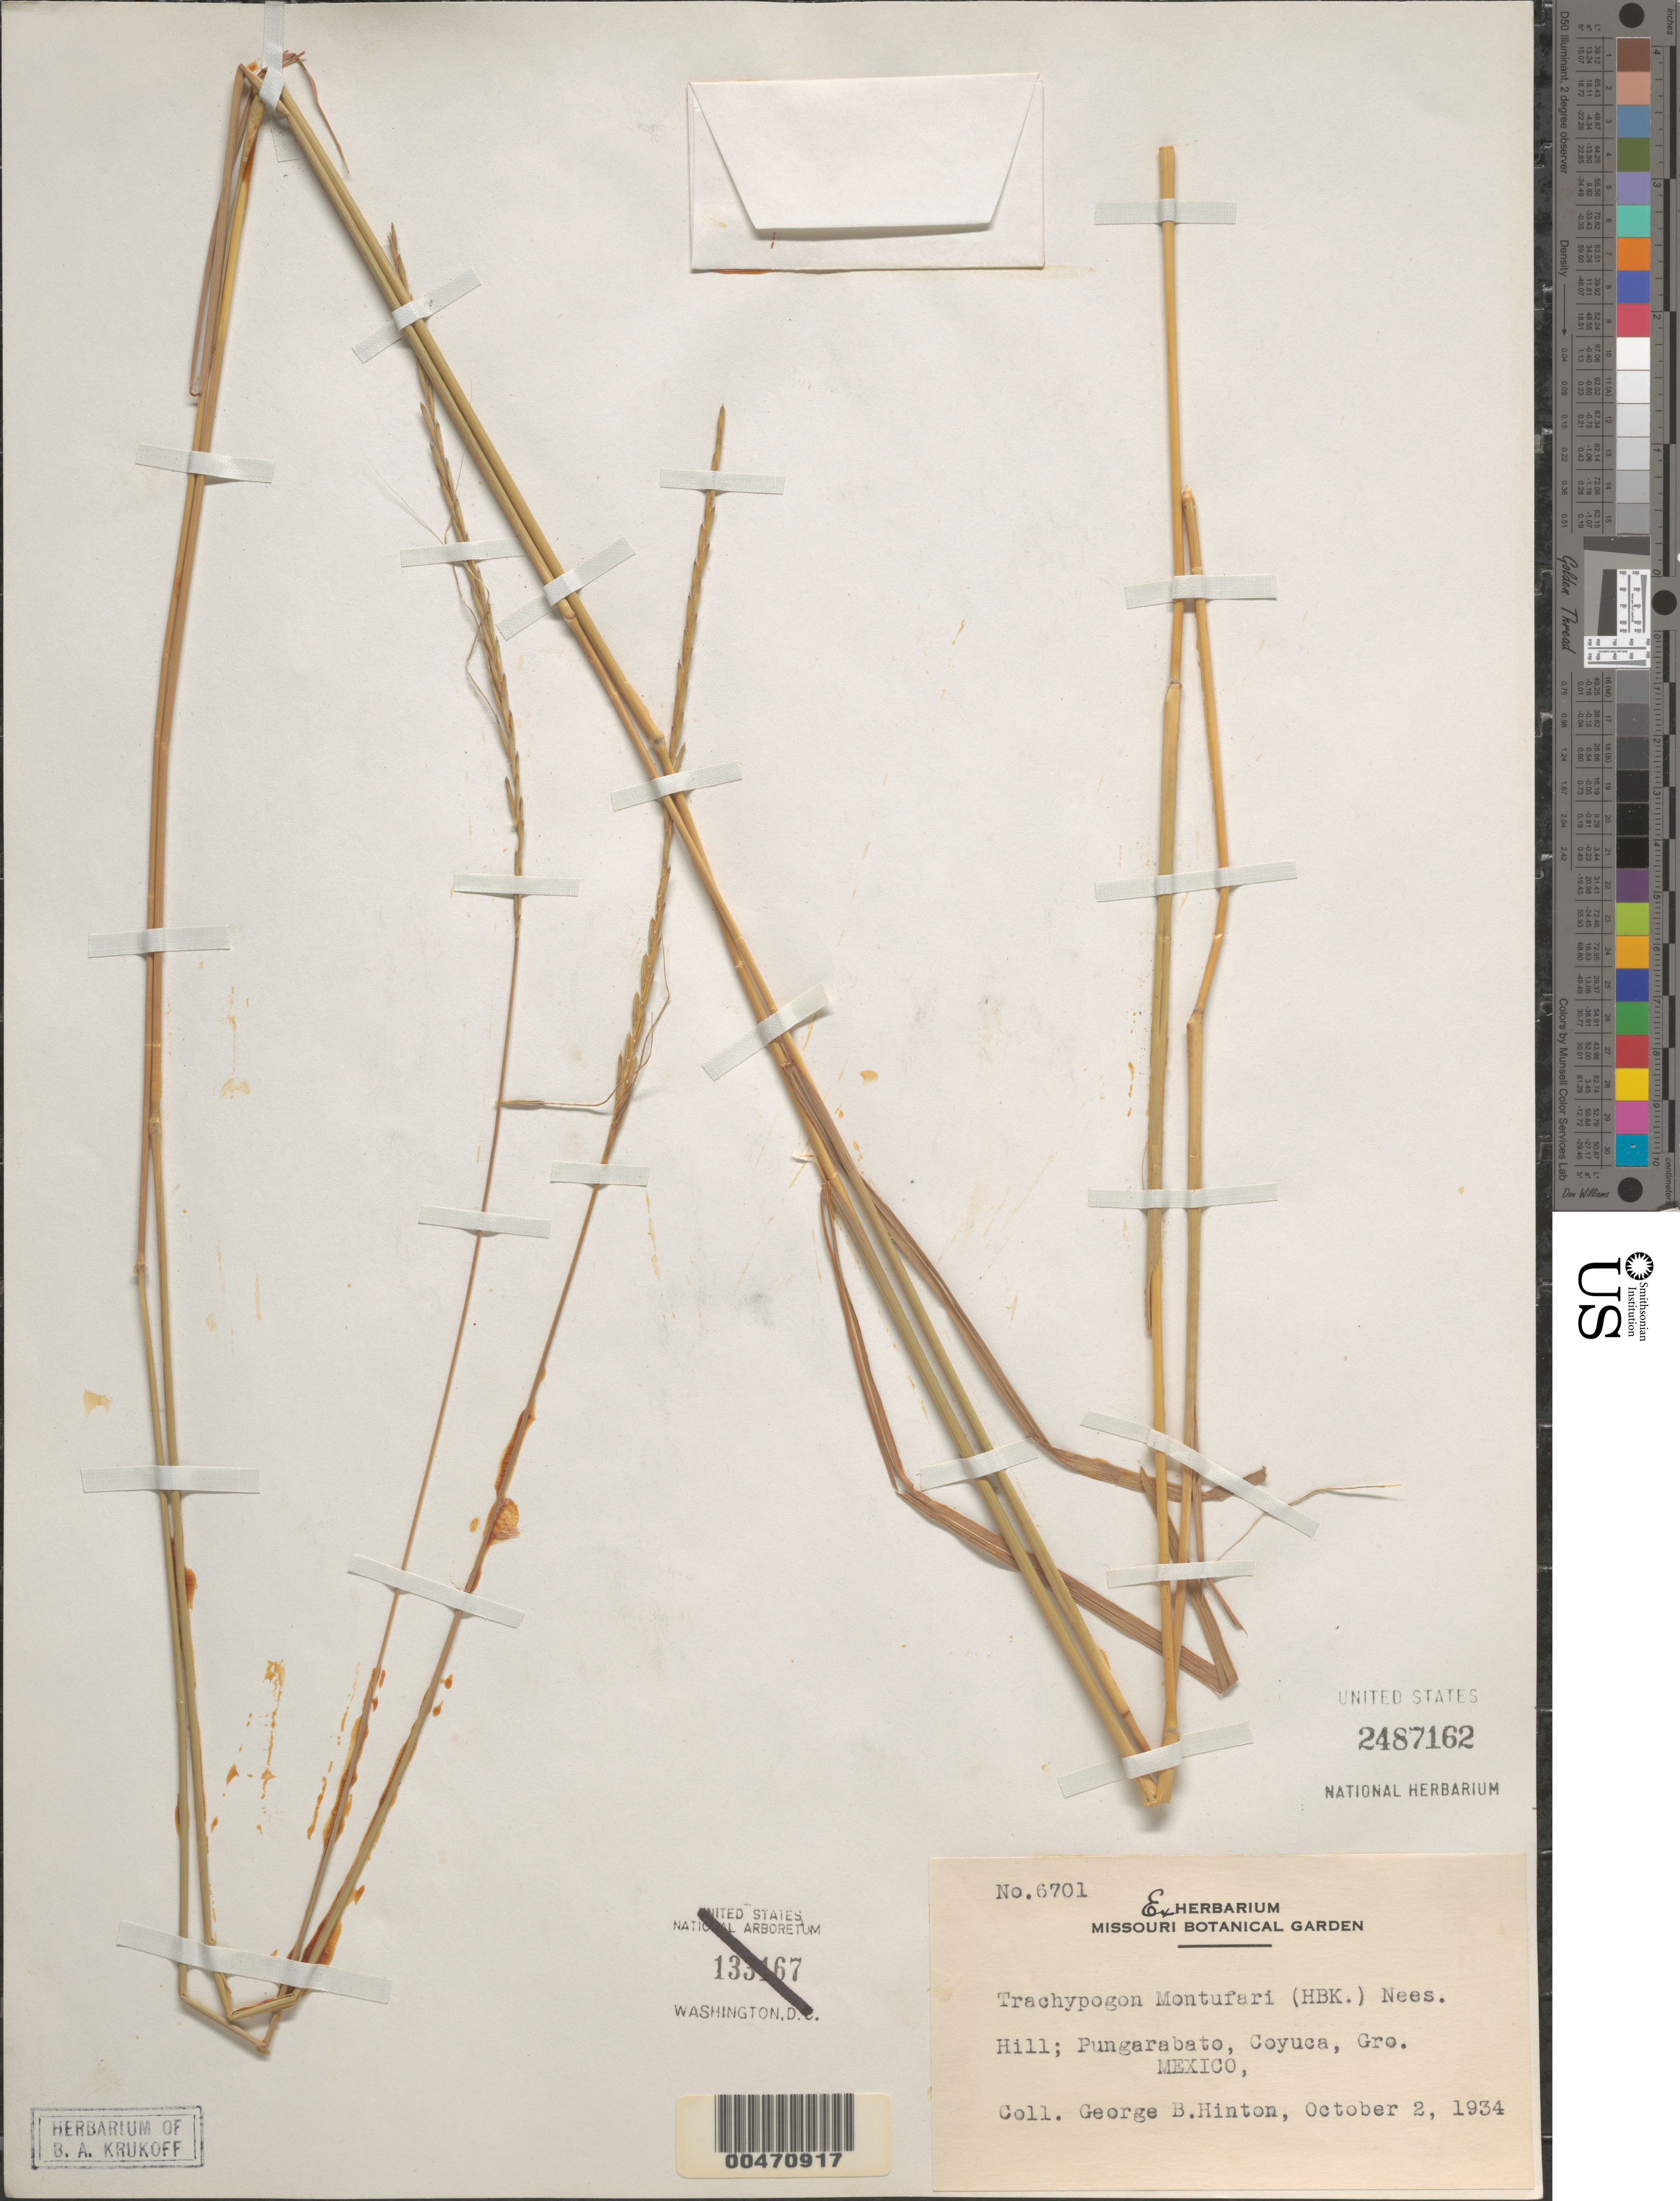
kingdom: Plantae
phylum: Tracheophyta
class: Liliopsida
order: Poales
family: Poaceae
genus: Trachypogon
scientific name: Trachypogon montufari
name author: (Kunth) Nees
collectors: G. B. Hinton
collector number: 6701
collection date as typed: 2 Oct 1934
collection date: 1934-10-02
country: Mexico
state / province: Guerrero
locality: Pungarabato, Coyuca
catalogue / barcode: US 2487162